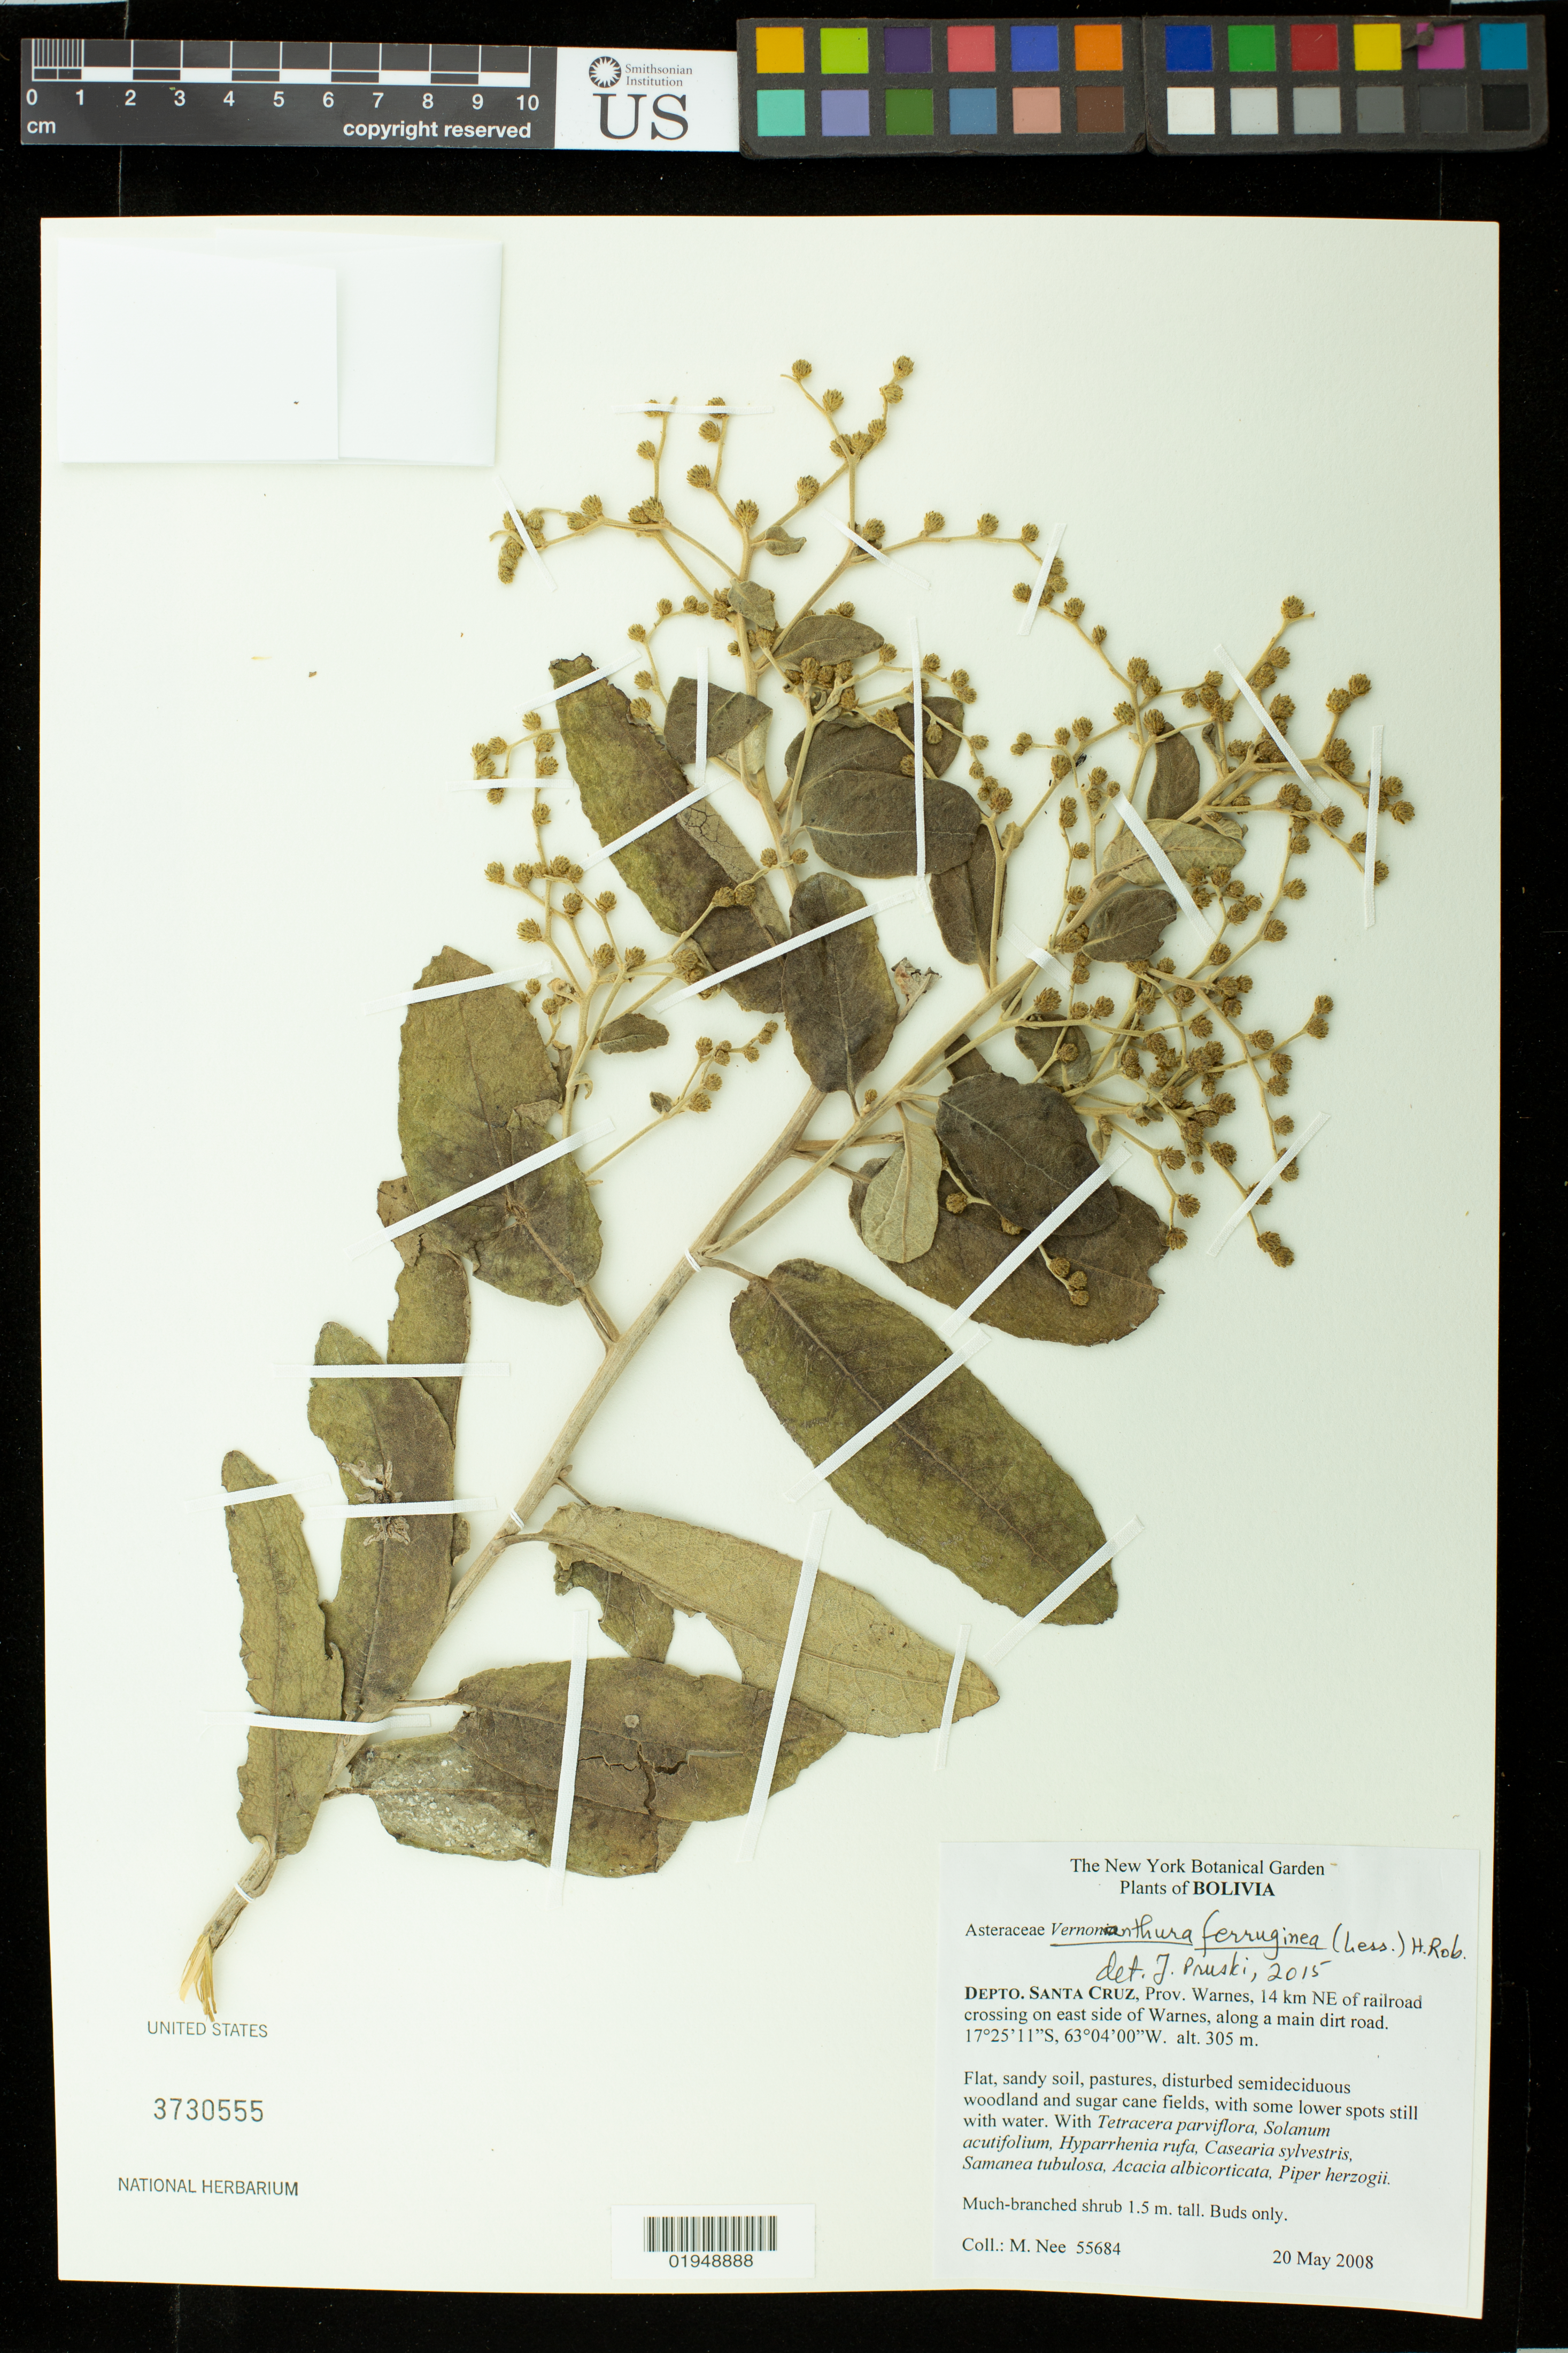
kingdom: Plantae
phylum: Tracheophyta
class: Magnoliopsida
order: Asterales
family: Asteraceae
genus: Vernonanthura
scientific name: Vernonanthura ferruginea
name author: (Less.) H. Rob.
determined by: Pruski, J. F.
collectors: M. Nee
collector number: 55684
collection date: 2008-05-20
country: Bolivia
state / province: Santa Cruz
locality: Prov. Warnes, 14 km NE of railroad crossing on east side of Warnes, along a main dirt road.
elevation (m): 305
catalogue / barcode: US 3730555